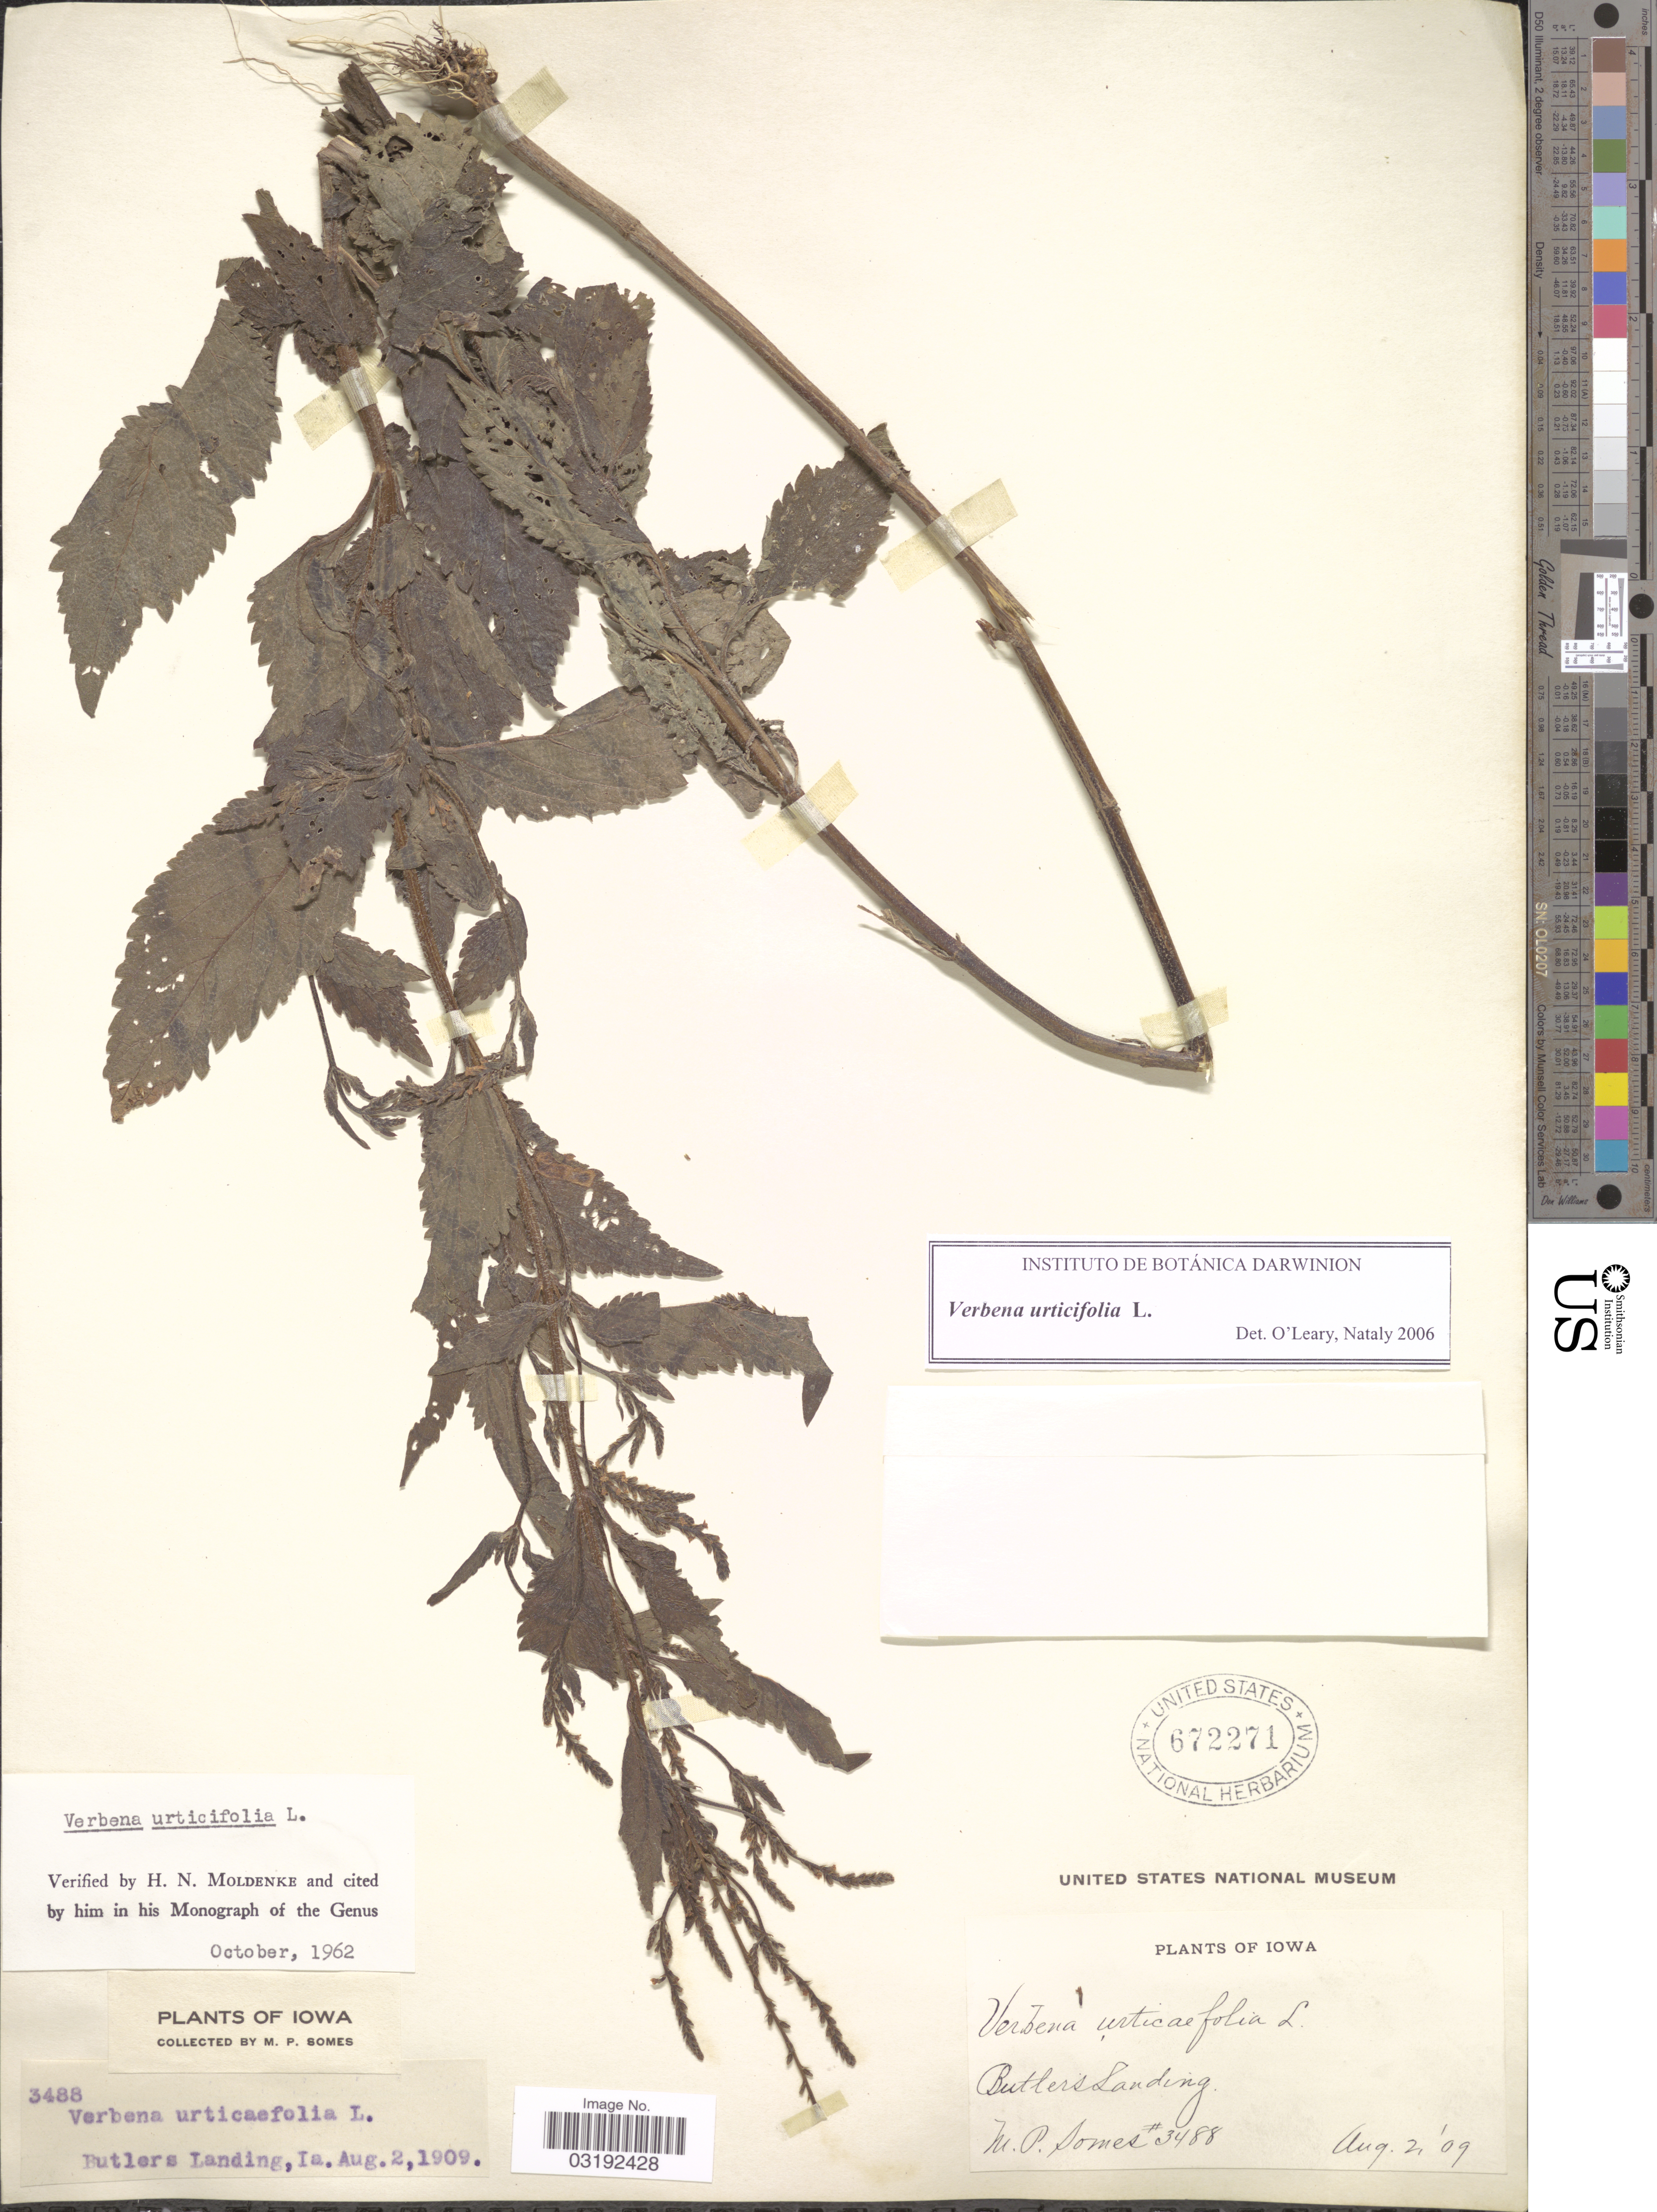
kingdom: Plantae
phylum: Tracheophyta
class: Magnoliopsida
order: Lamiales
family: Verbenaceae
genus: Verbena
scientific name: Verbena urticifolia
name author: L.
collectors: M. Somes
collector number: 3488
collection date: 1909-08-02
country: United States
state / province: Iowa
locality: Butlers Landing.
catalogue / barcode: US 672271